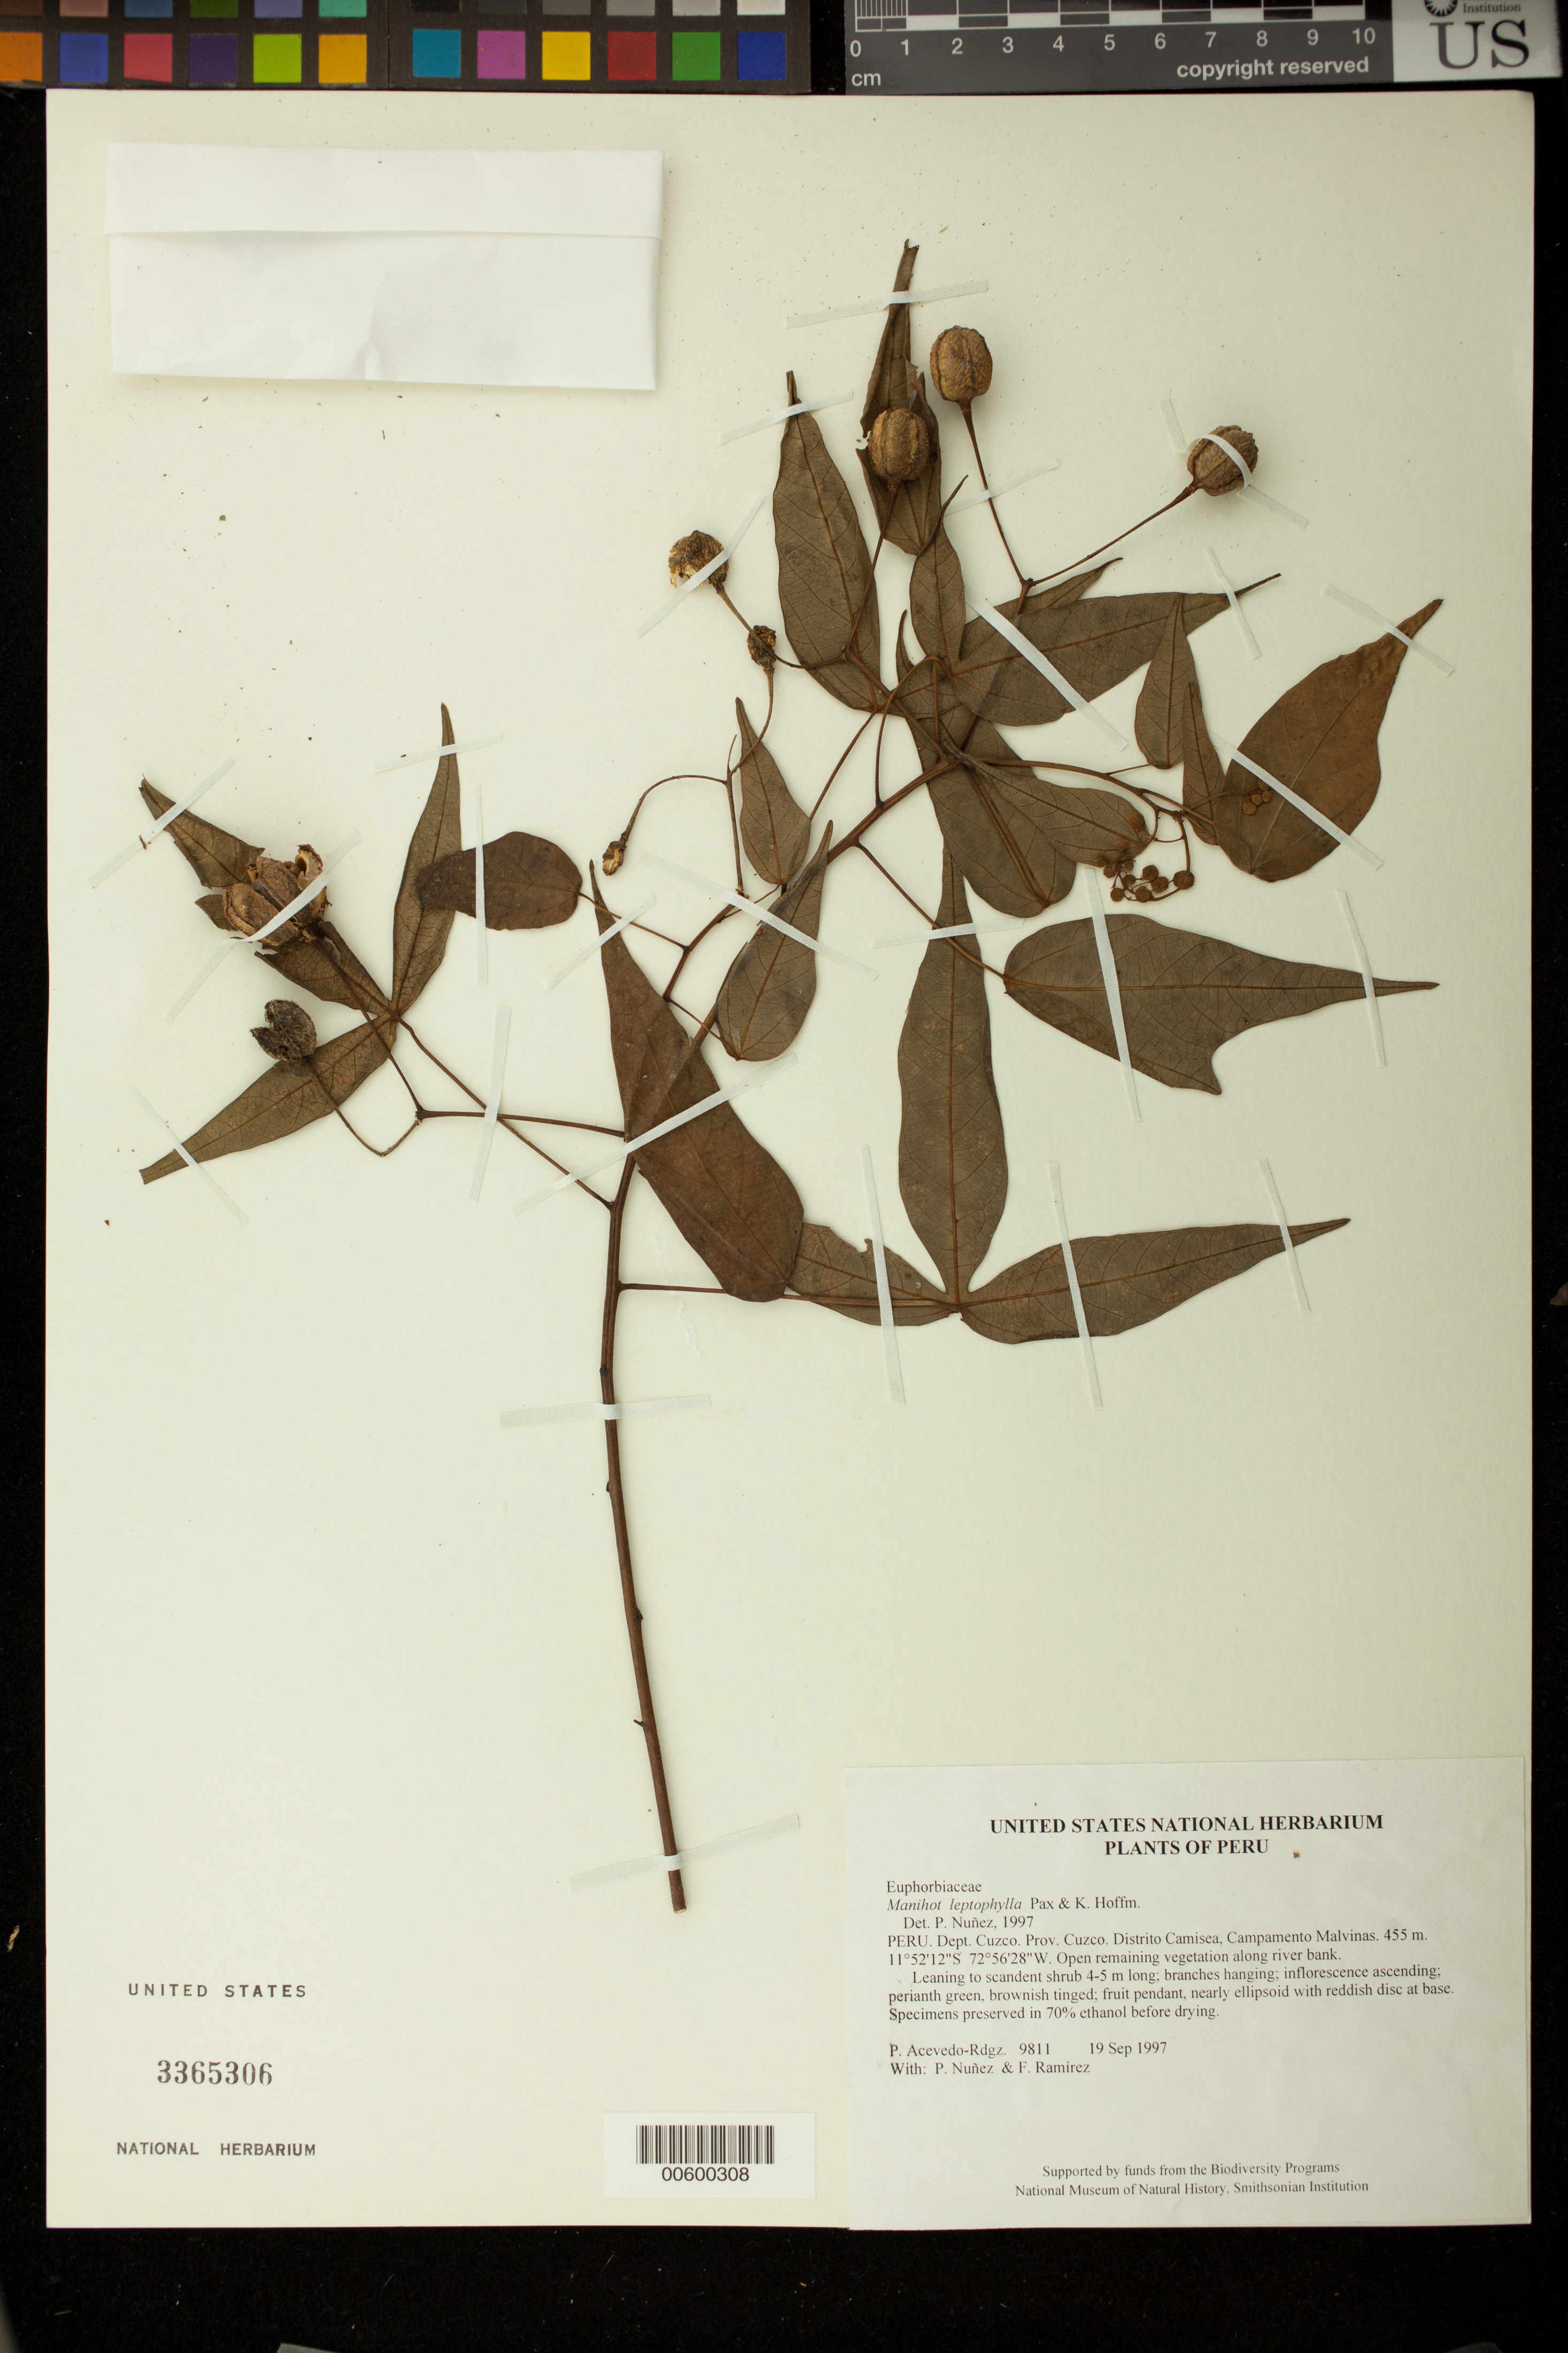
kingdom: Plantae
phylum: Tracheophyta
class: Magnoliopsida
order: Malpighiales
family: Euphorbiaceae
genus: Manihot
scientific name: Manihot australis A.M. Mendoza & Orlandini, ined. 2018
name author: A.M. Mendoza & Orlandini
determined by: Mendoza, A. M.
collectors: P. Acevedo-Rodr., P. Nuñez V. & F. Ramirez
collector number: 9811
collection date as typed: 19 Sep 1997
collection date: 1997-09-19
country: Peru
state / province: Cusco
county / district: Cusco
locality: Distrito Camisea, Campamento Malvinas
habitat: Open remaining vegetation along river bank.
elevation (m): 455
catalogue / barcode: US 3365306